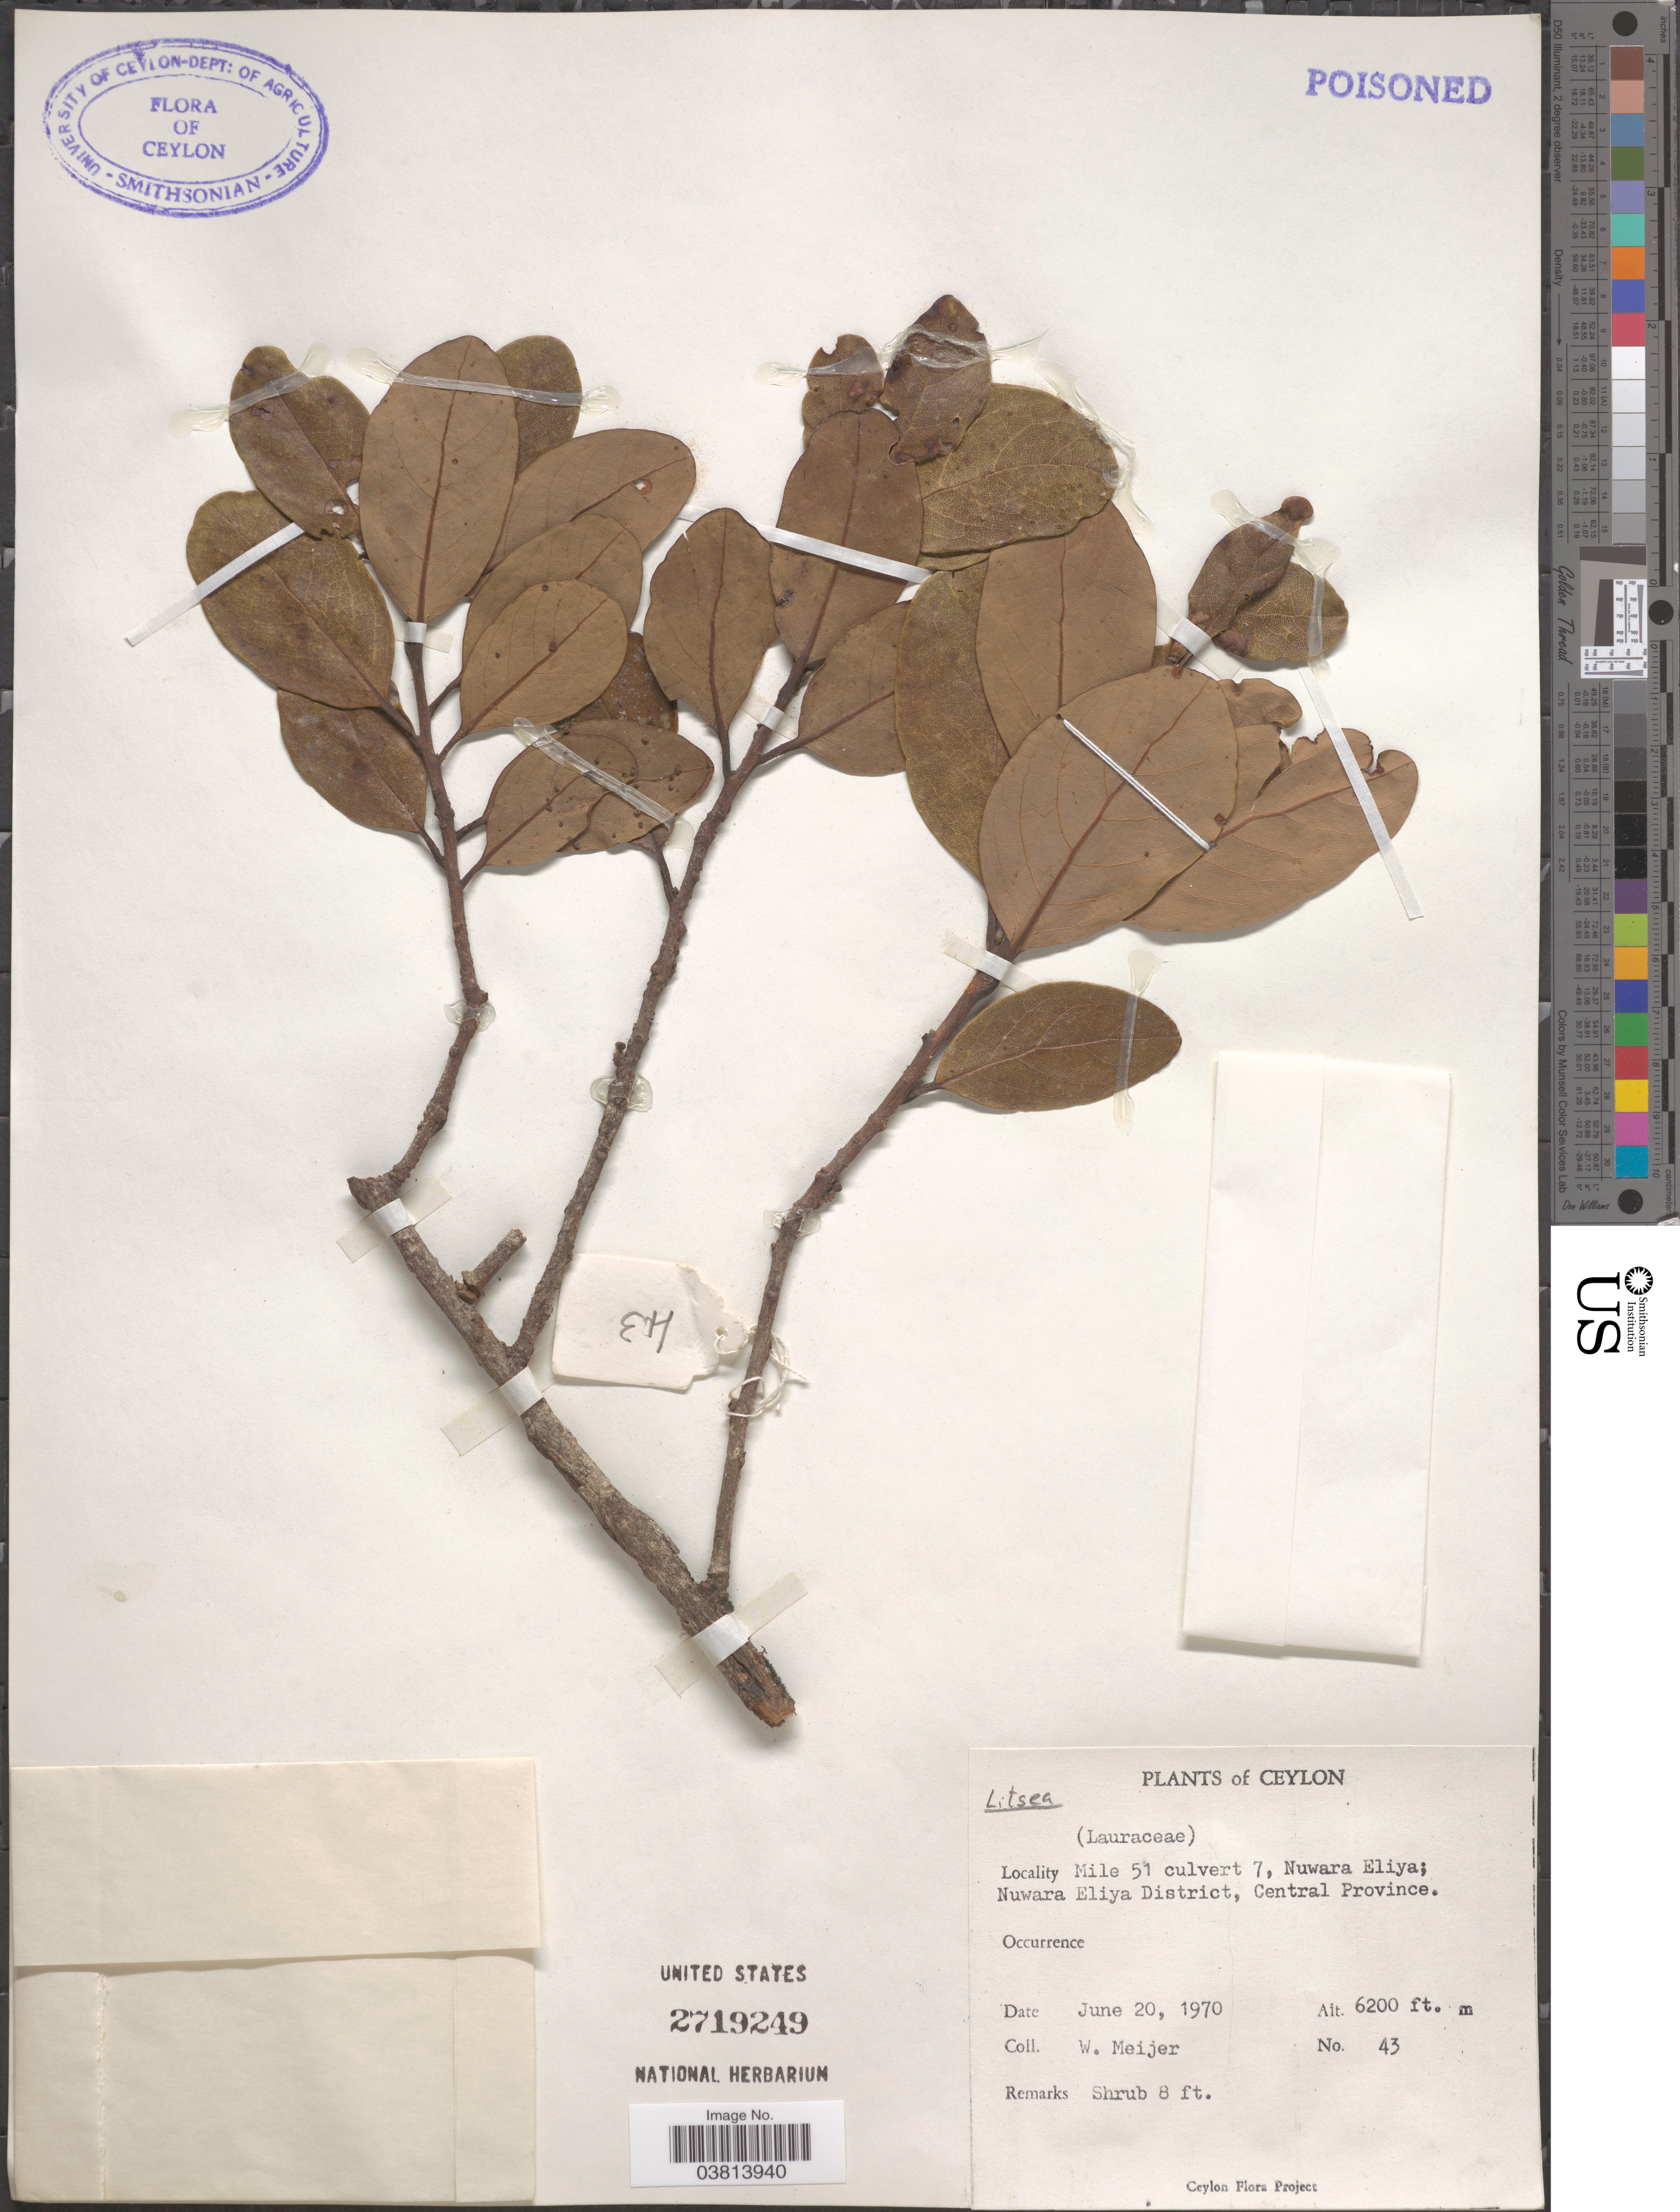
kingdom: Plantae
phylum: Tracheophyta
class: Magnoliopsida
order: Laurales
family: Lauraceae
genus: Litsea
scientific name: Litsea sp.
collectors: W. Meijer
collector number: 43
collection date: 1970-06-20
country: Sri Lanka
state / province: Central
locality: Ceylon. Mile 51 culvert 7, Nuwara Eliya; Nuwara Eliya District.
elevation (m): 1890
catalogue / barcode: US 2719249